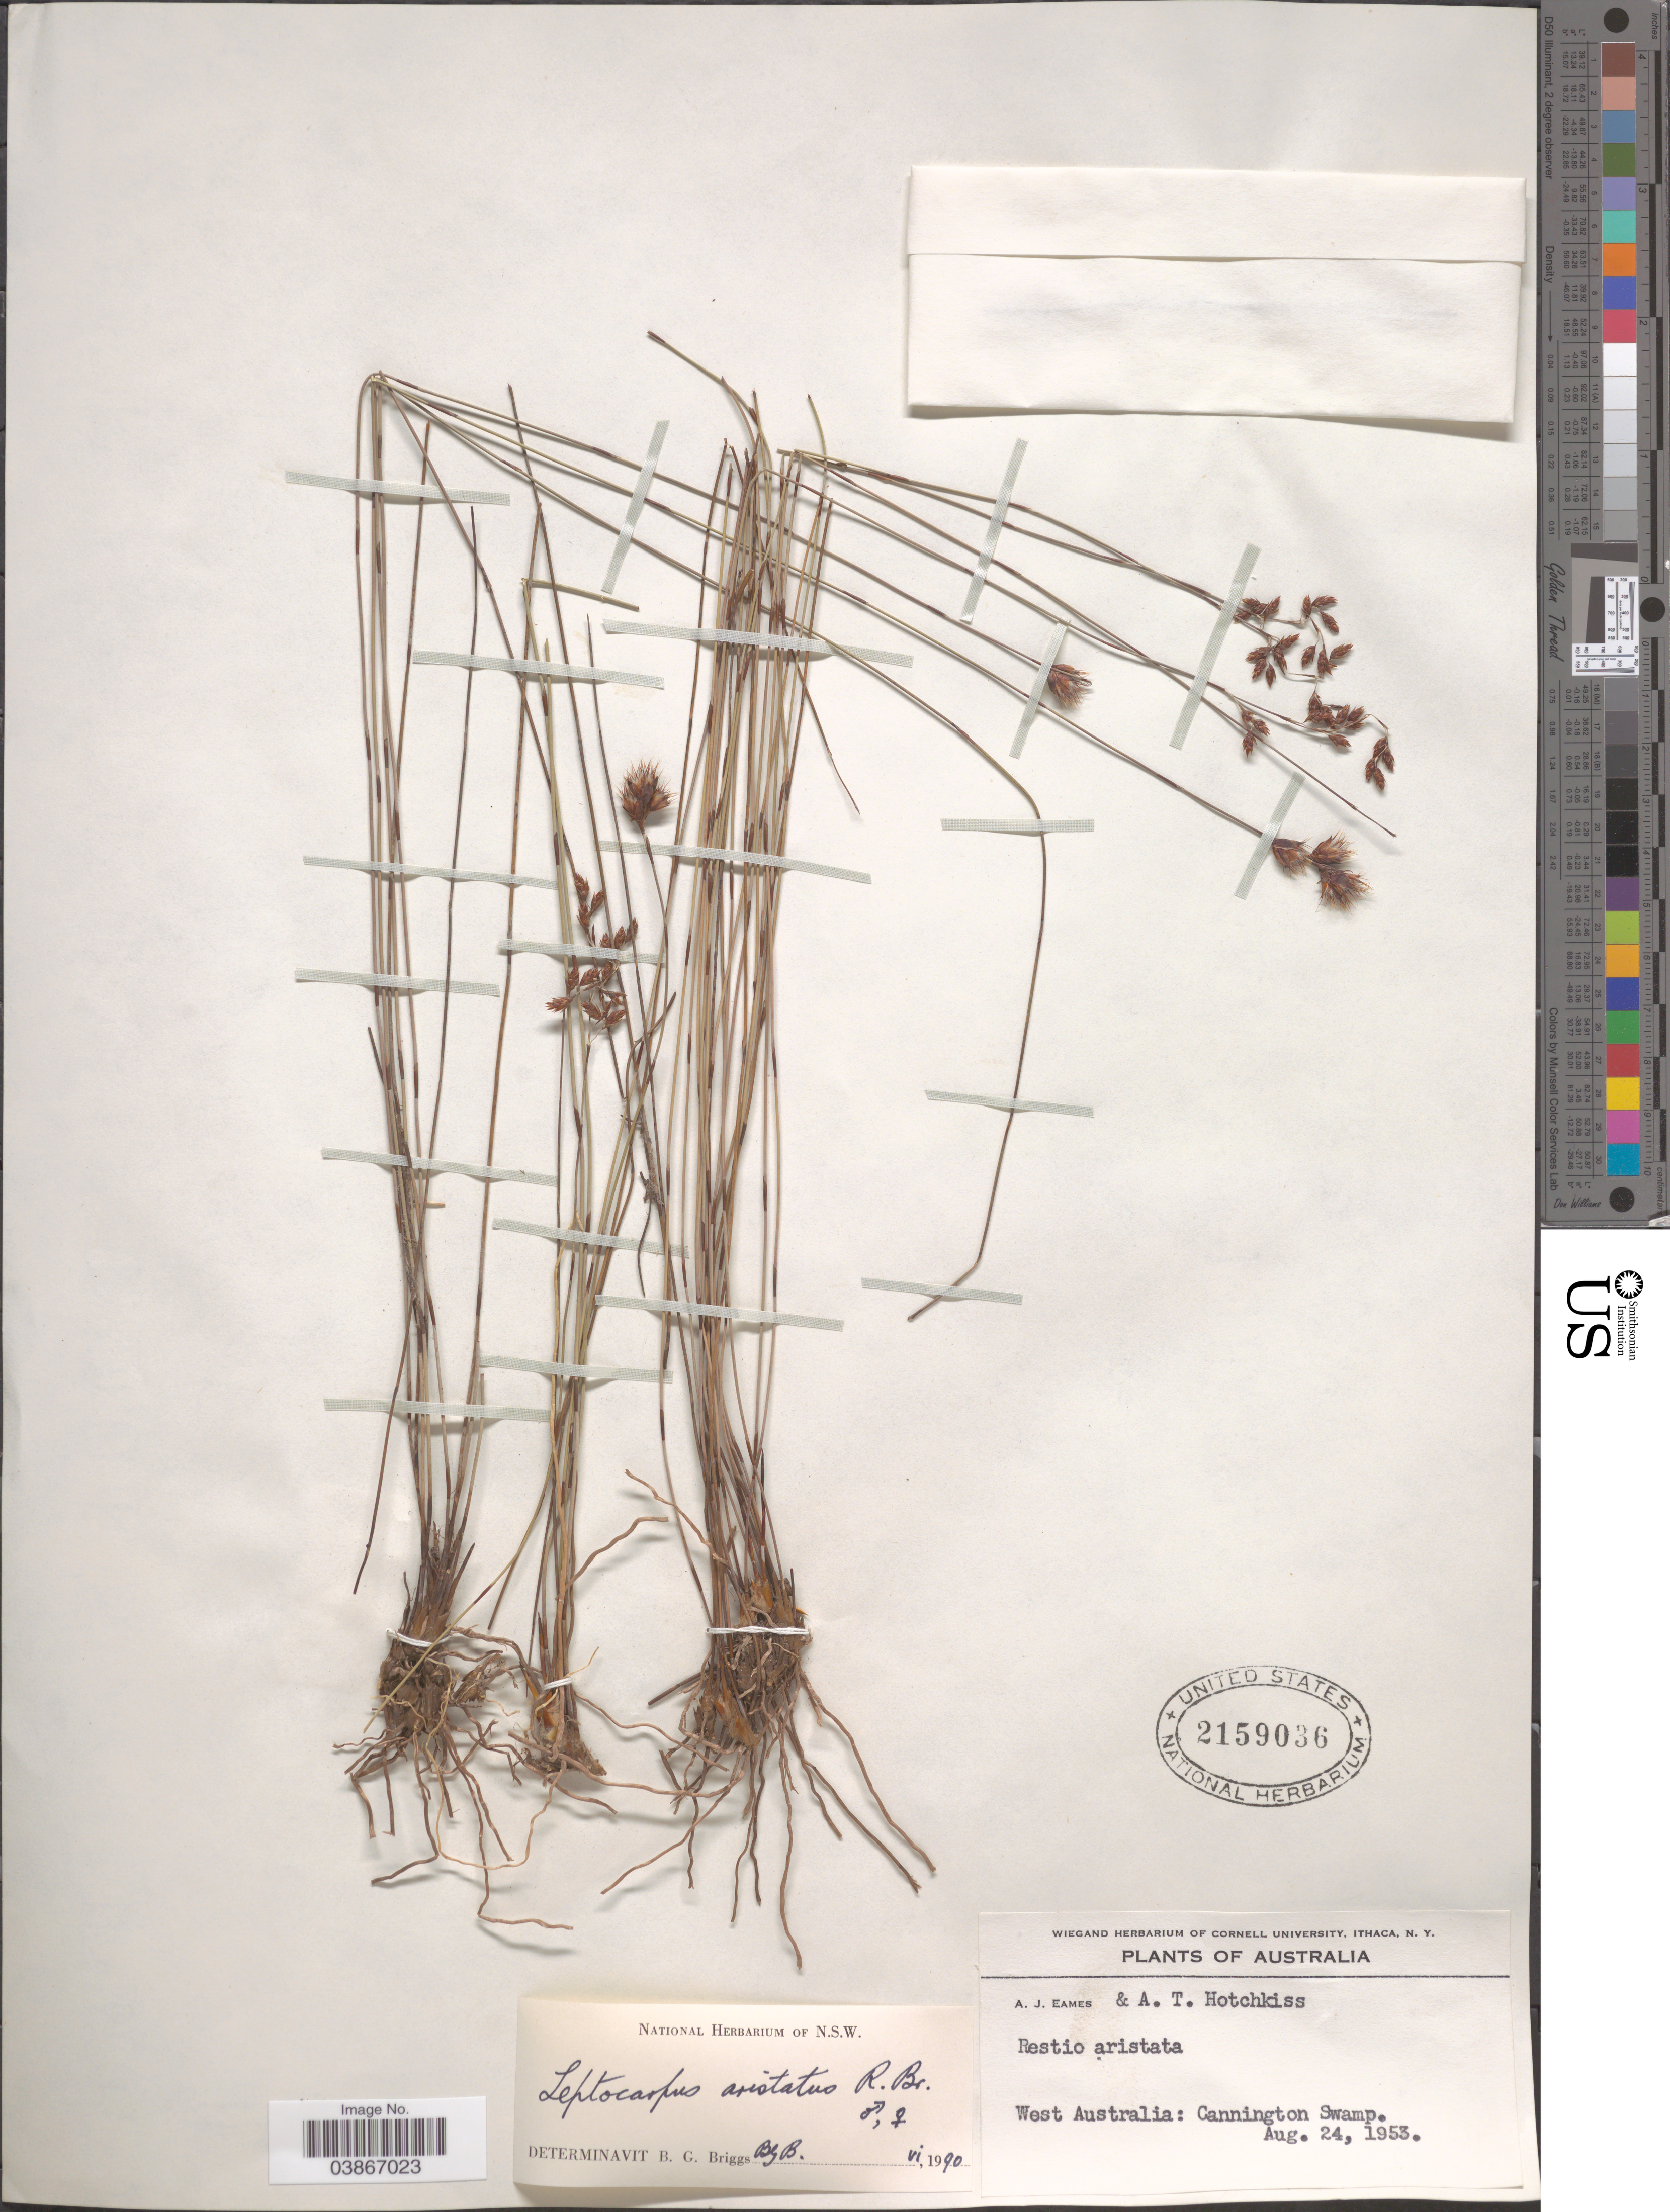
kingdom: Plantae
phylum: Tracheophyta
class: Liliopsida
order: Poales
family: Restionaceae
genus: Leptocarpus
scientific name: Leptocarpus aristatus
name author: R. Br.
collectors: A. J. Eames & A. Hotchkiss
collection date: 1953-08-24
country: Australia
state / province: Western Australia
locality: West Australia: Cannington Swamp.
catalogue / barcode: US 2159036